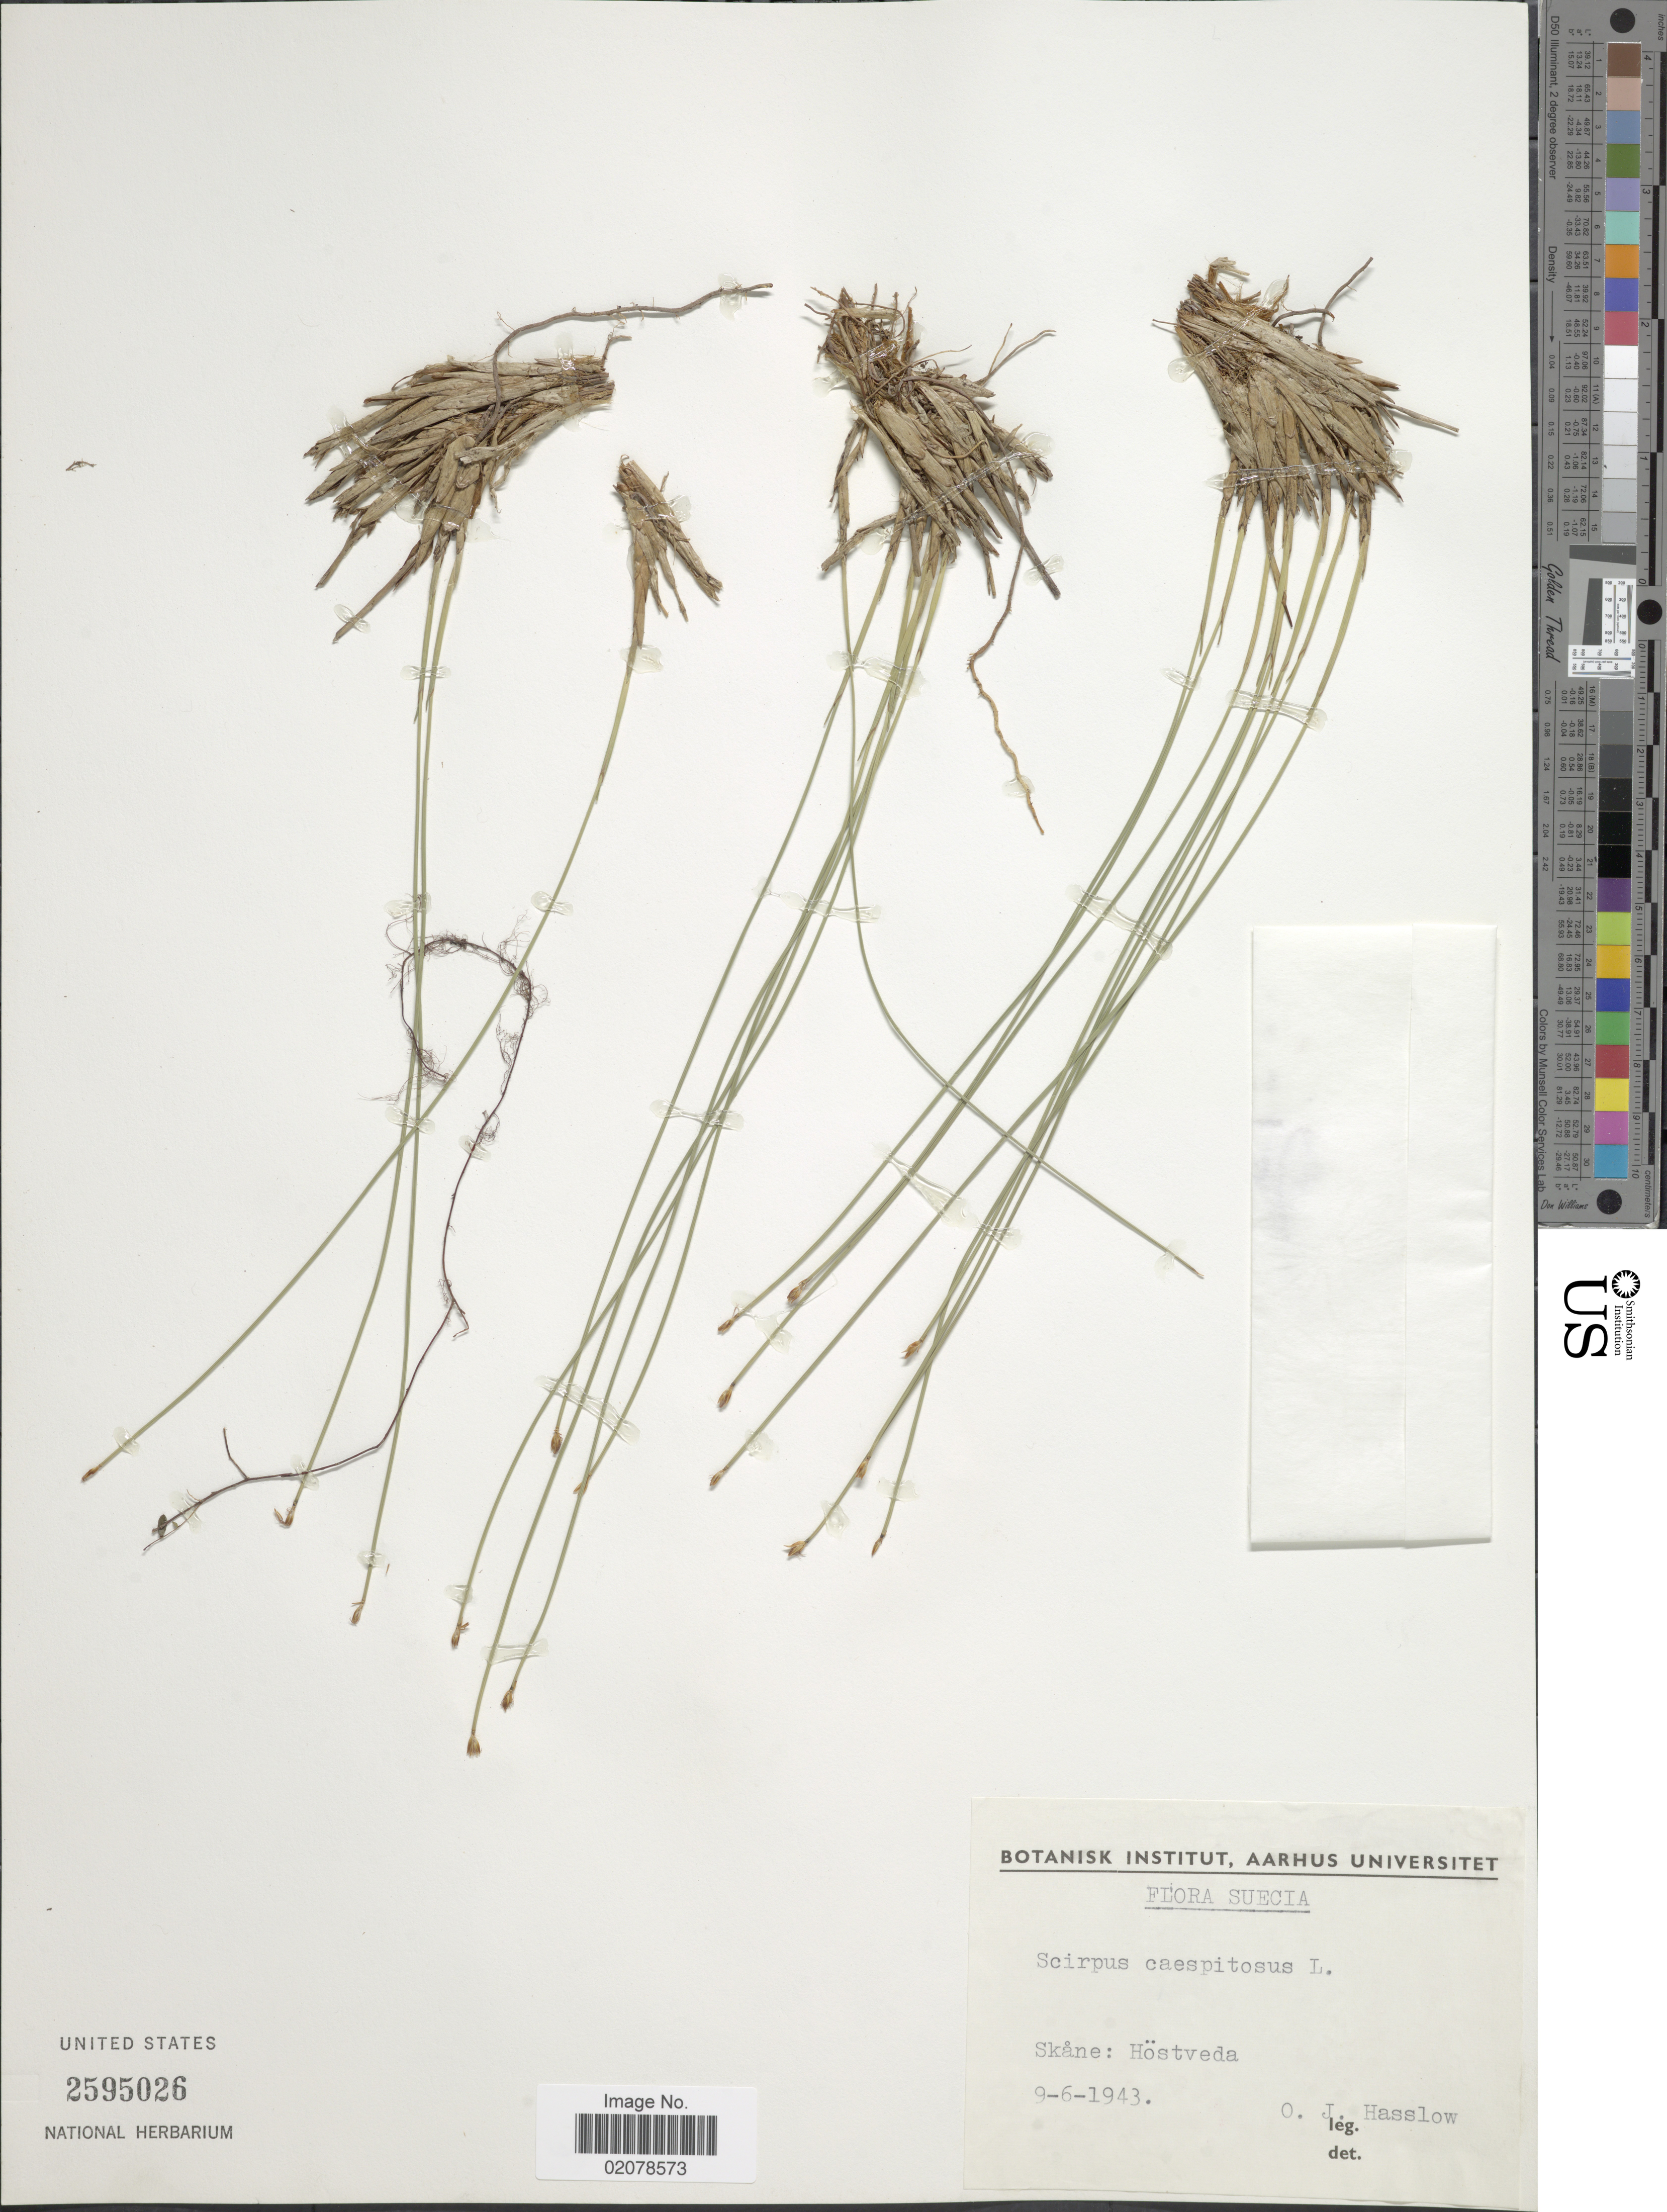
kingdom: Plantae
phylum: Tracheophyta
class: Liliopsida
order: Poales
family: Cyperaceae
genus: Trichophorum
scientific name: Trichophorum cespitosum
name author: (L.) Hartm.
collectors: O. Hasslow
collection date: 1943-06-09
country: Sweden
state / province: Skåne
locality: Höstveda. Suecia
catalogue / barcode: US 2595026